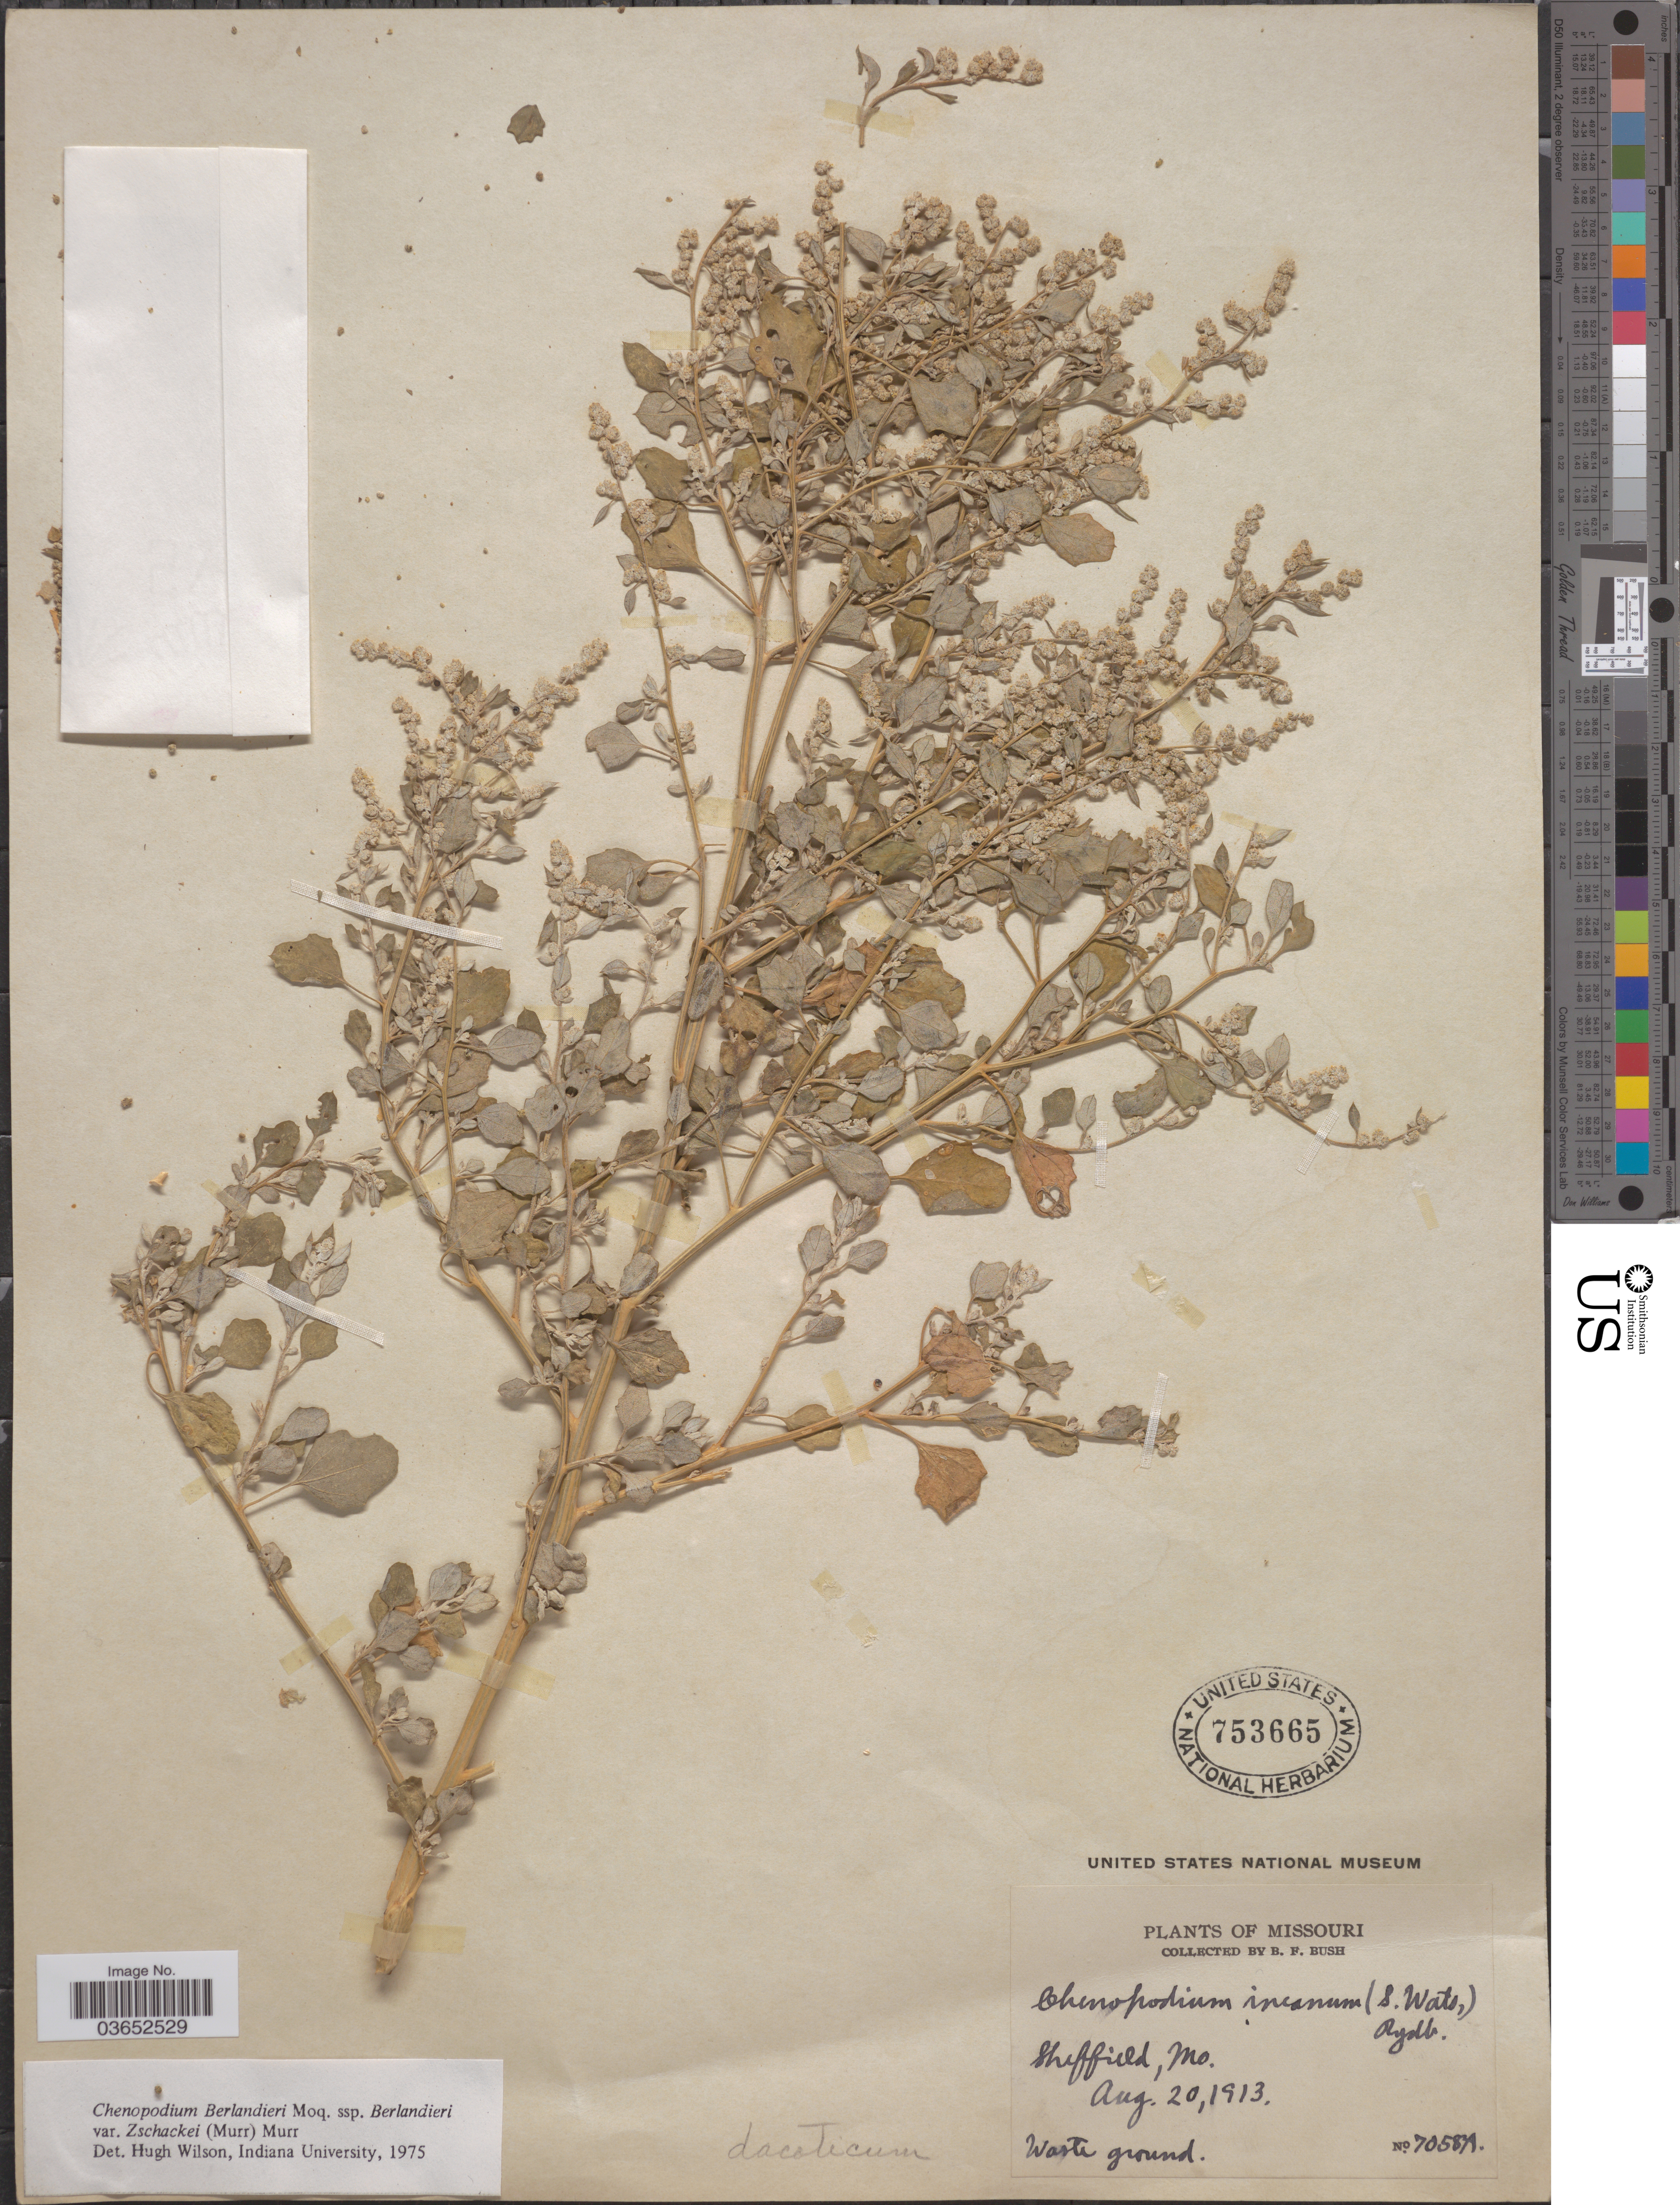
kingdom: Plantae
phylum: Tracheophyta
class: Magnoliopsida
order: Caryophyllales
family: Amaranthaceae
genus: Chenopodium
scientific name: Chenopodium berlandieri var. typicum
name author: A. Ludw. ex Graebn.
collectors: B. F. Bush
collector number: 7058A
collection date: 1913-08-20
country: United States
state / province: Missouri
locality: Sheffield.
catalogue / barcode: US 753665